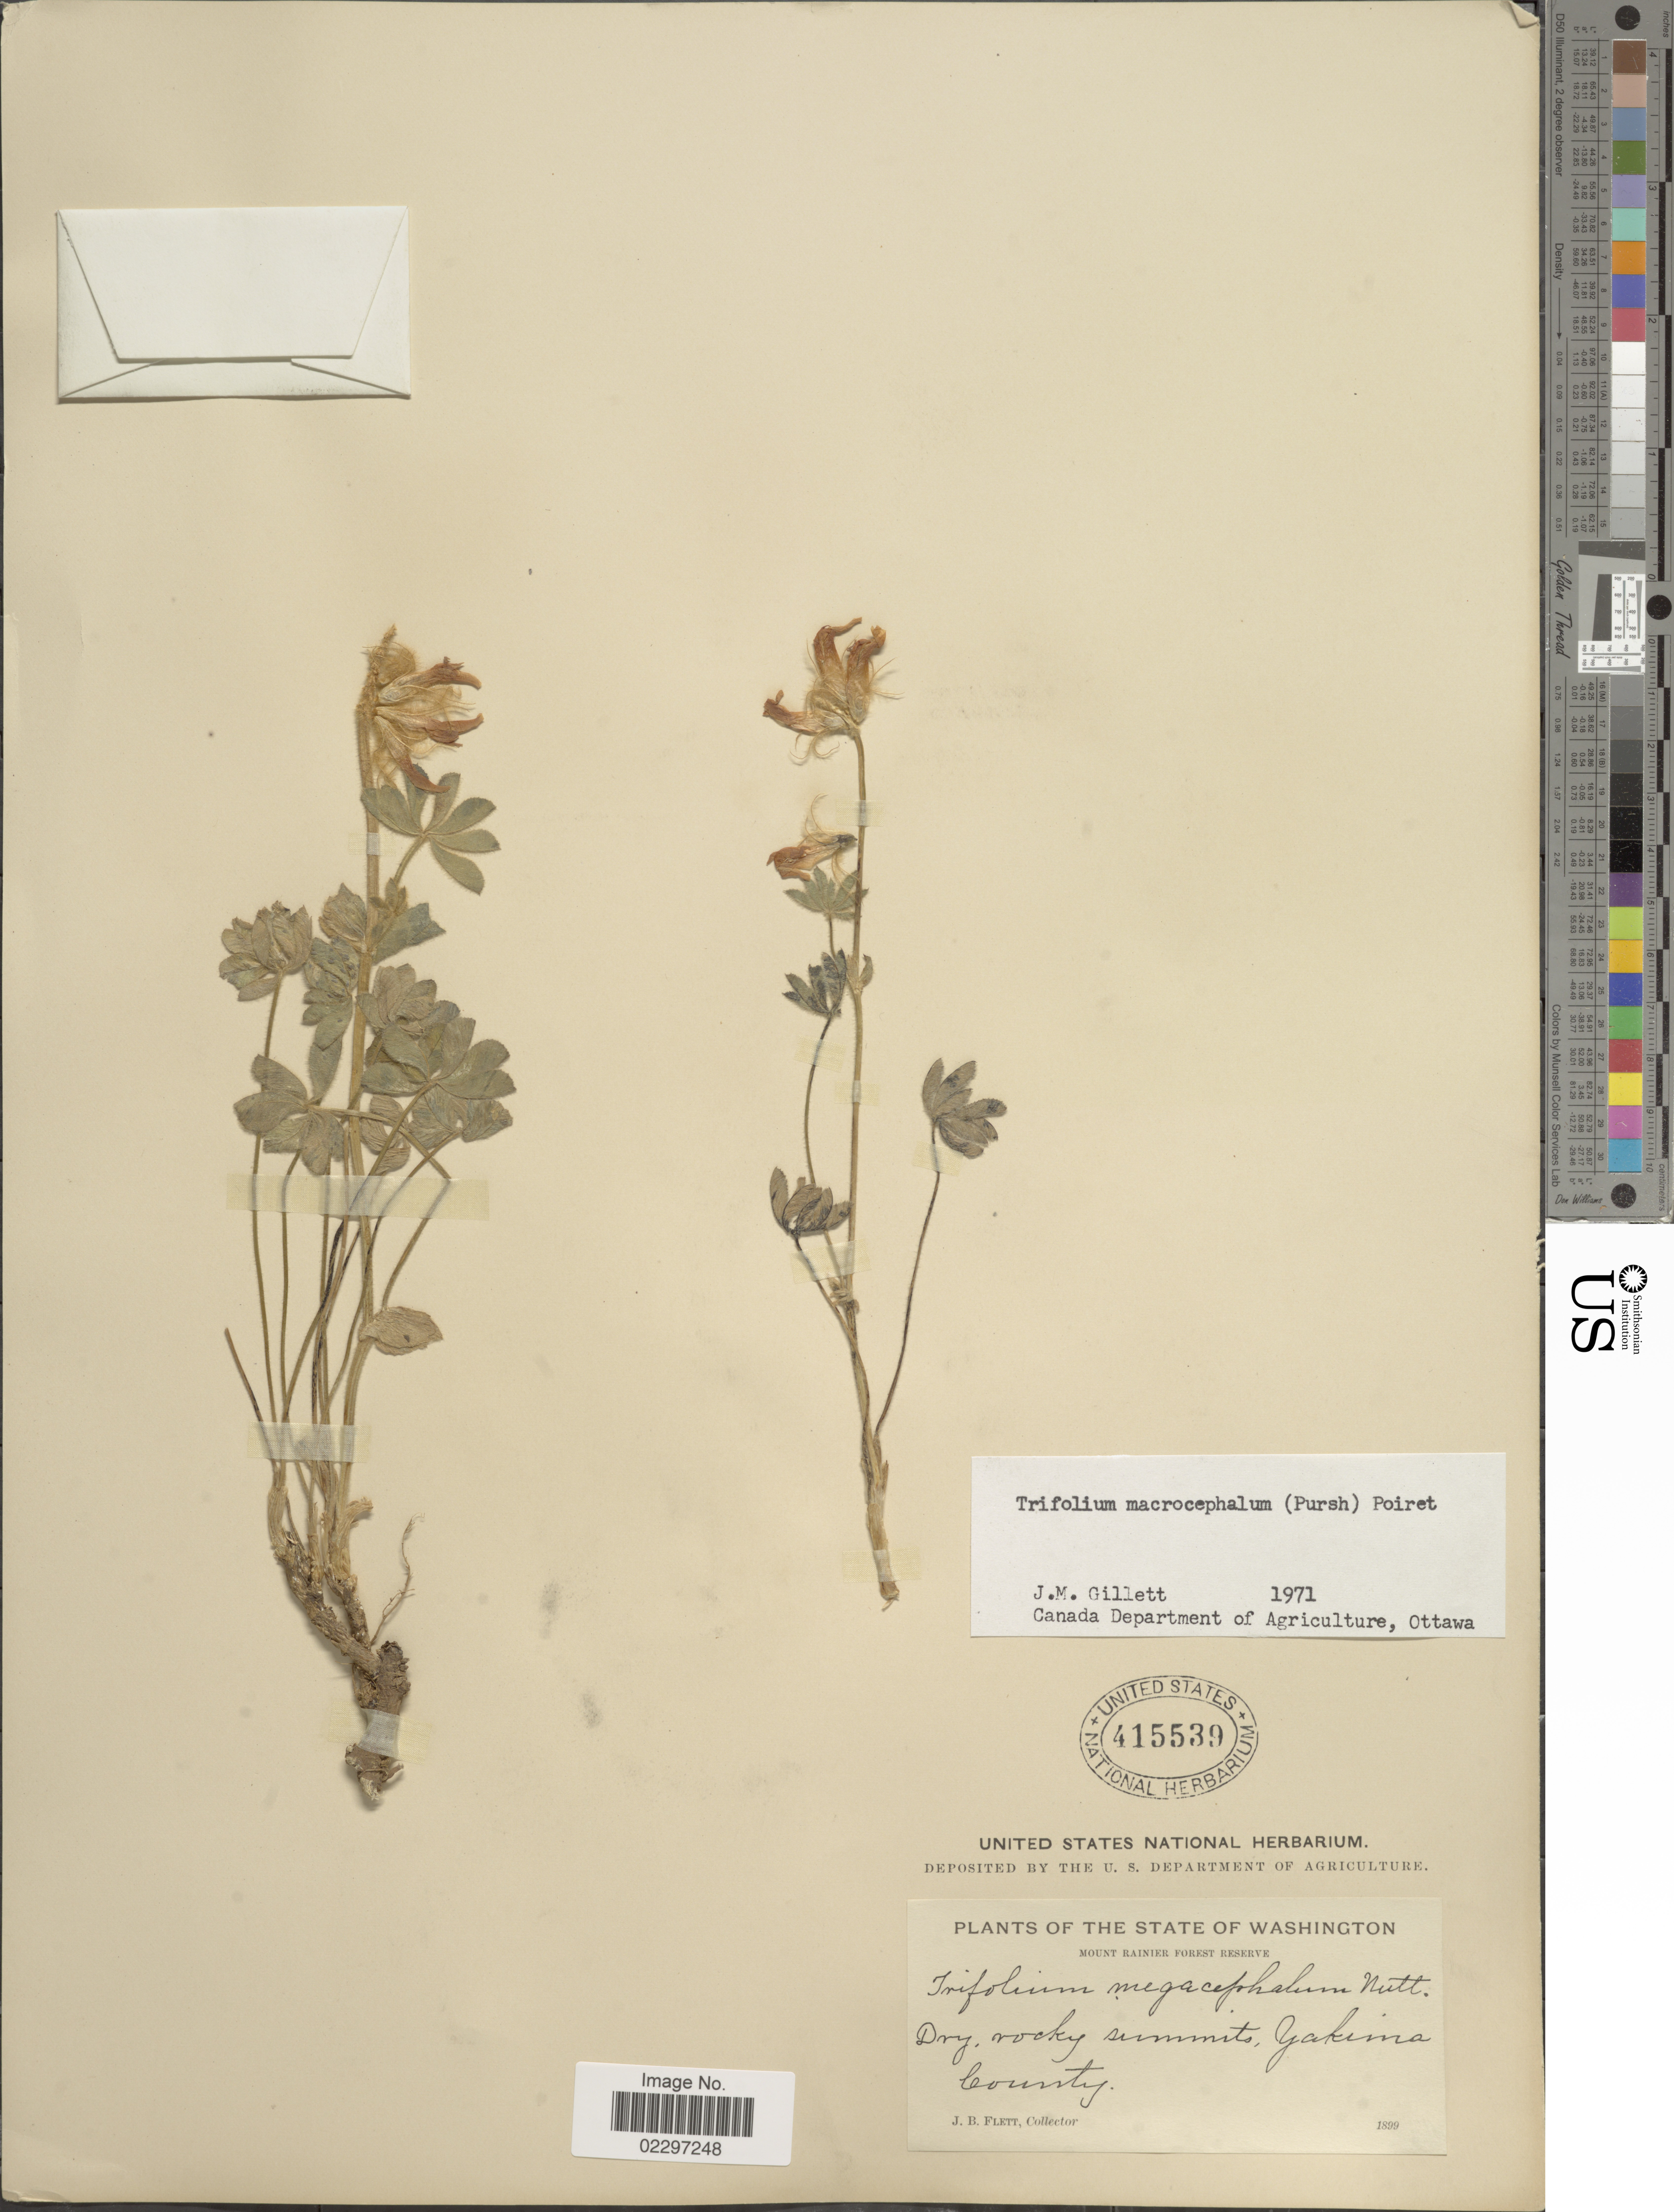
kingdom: Plantae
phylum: Tracheophyta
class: Magnoliopsida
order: Fabales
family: Fabaceae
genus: Trifolium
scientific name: Trifolium macrocephalum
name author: (Pursh) Poir.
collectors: J. Flett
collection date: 1899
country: United States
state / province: Washington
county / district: Yakima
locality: Mount Rainier Forest Reserve. Dry, rocky summits, Yakima County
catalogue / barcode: US 415539